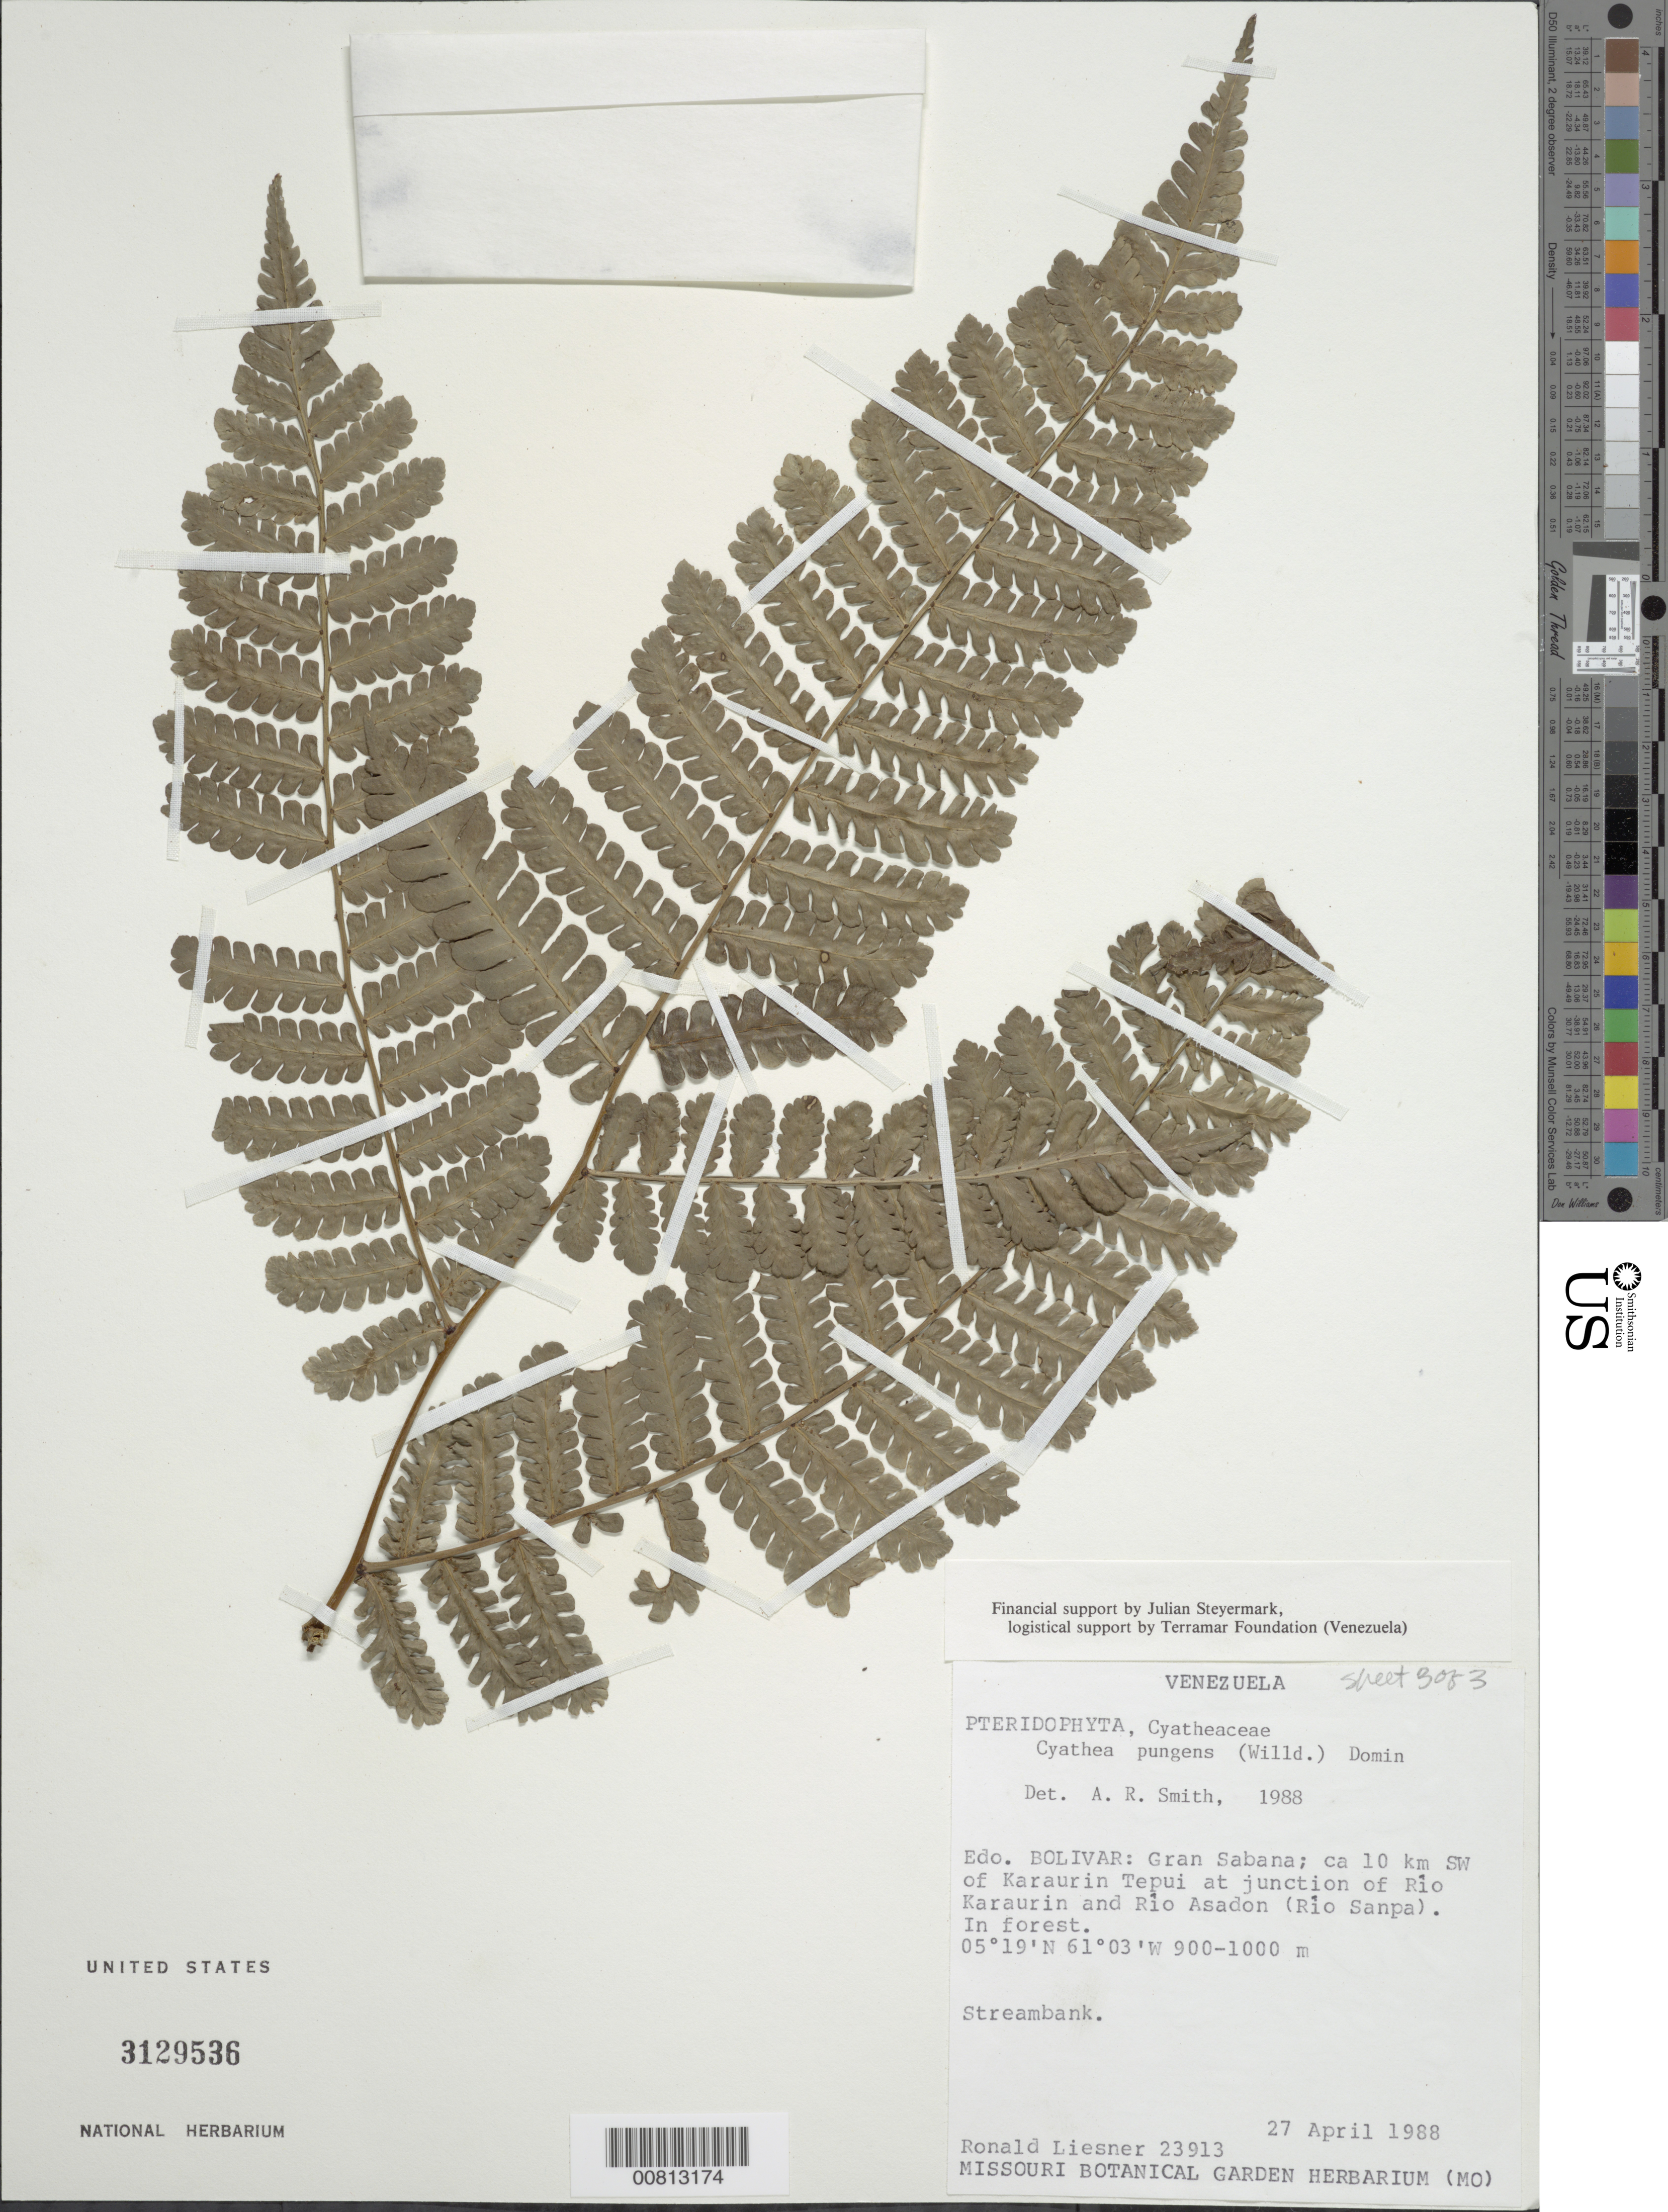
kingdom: Plantae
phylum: Tracheophyta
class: Polypodiopsida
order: Cyatheales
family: Cyatheaceae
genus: Cyathea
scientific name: Cyathea pungens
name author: (Willd.) Domin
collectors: R. L. Liesner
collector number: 23913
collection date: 1988-04-27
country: Venezuela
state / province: Bolivar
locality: Gran Sabana; ca 10 km SE of Karaurin Tepui at junction of Rio Karaurin and Rio Asadon (Rio Sanpa)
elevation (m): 900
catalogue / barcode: US 3129536